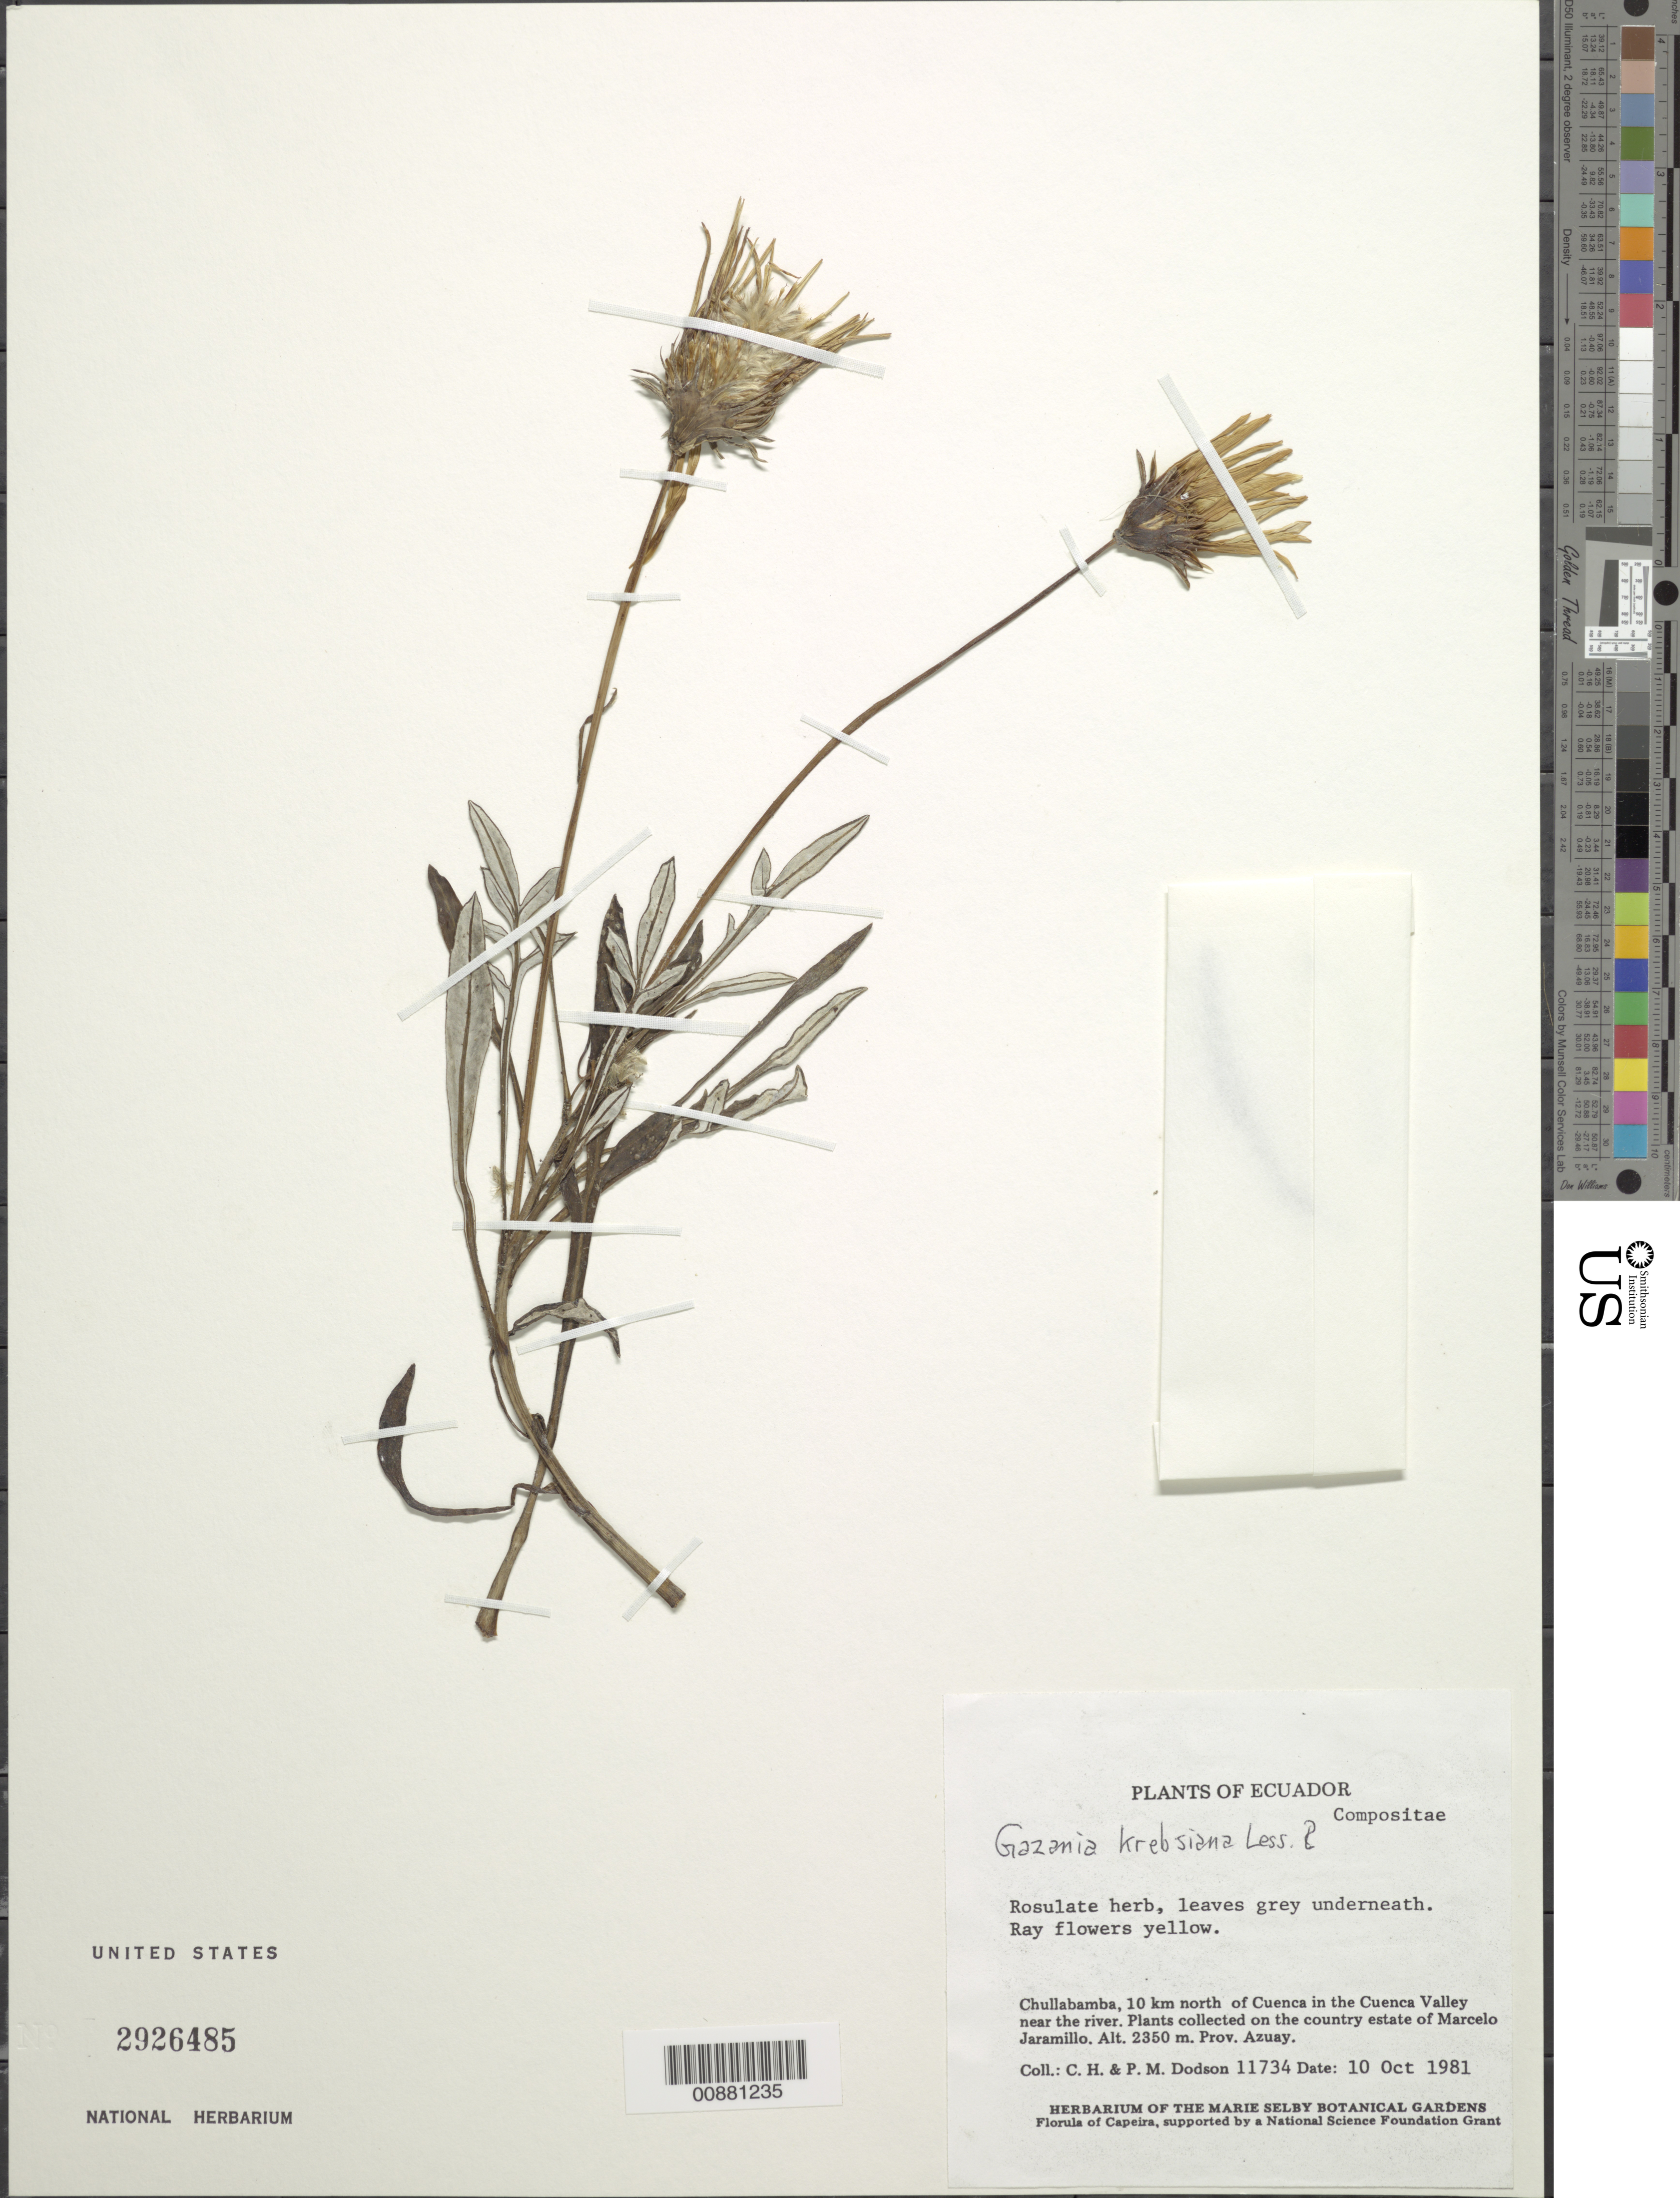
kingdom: Plantae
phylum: Tracheophyta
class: Magnoliopsida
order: Asterales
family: Asteraceae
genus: Gazania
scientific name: Gazania krebsiana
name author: Less.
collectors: C. H. Dodson & P. M. Dodson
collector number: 11734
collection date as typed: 10 October 1981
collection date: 1981-10-10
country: Ecuador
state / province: Azuay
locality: Chullabamba, 10 km north of Cuenca in the Cuenca Valley near the river; on the country estate of Marcelo Jaramillo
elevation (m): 2350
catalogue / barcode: US 2926485